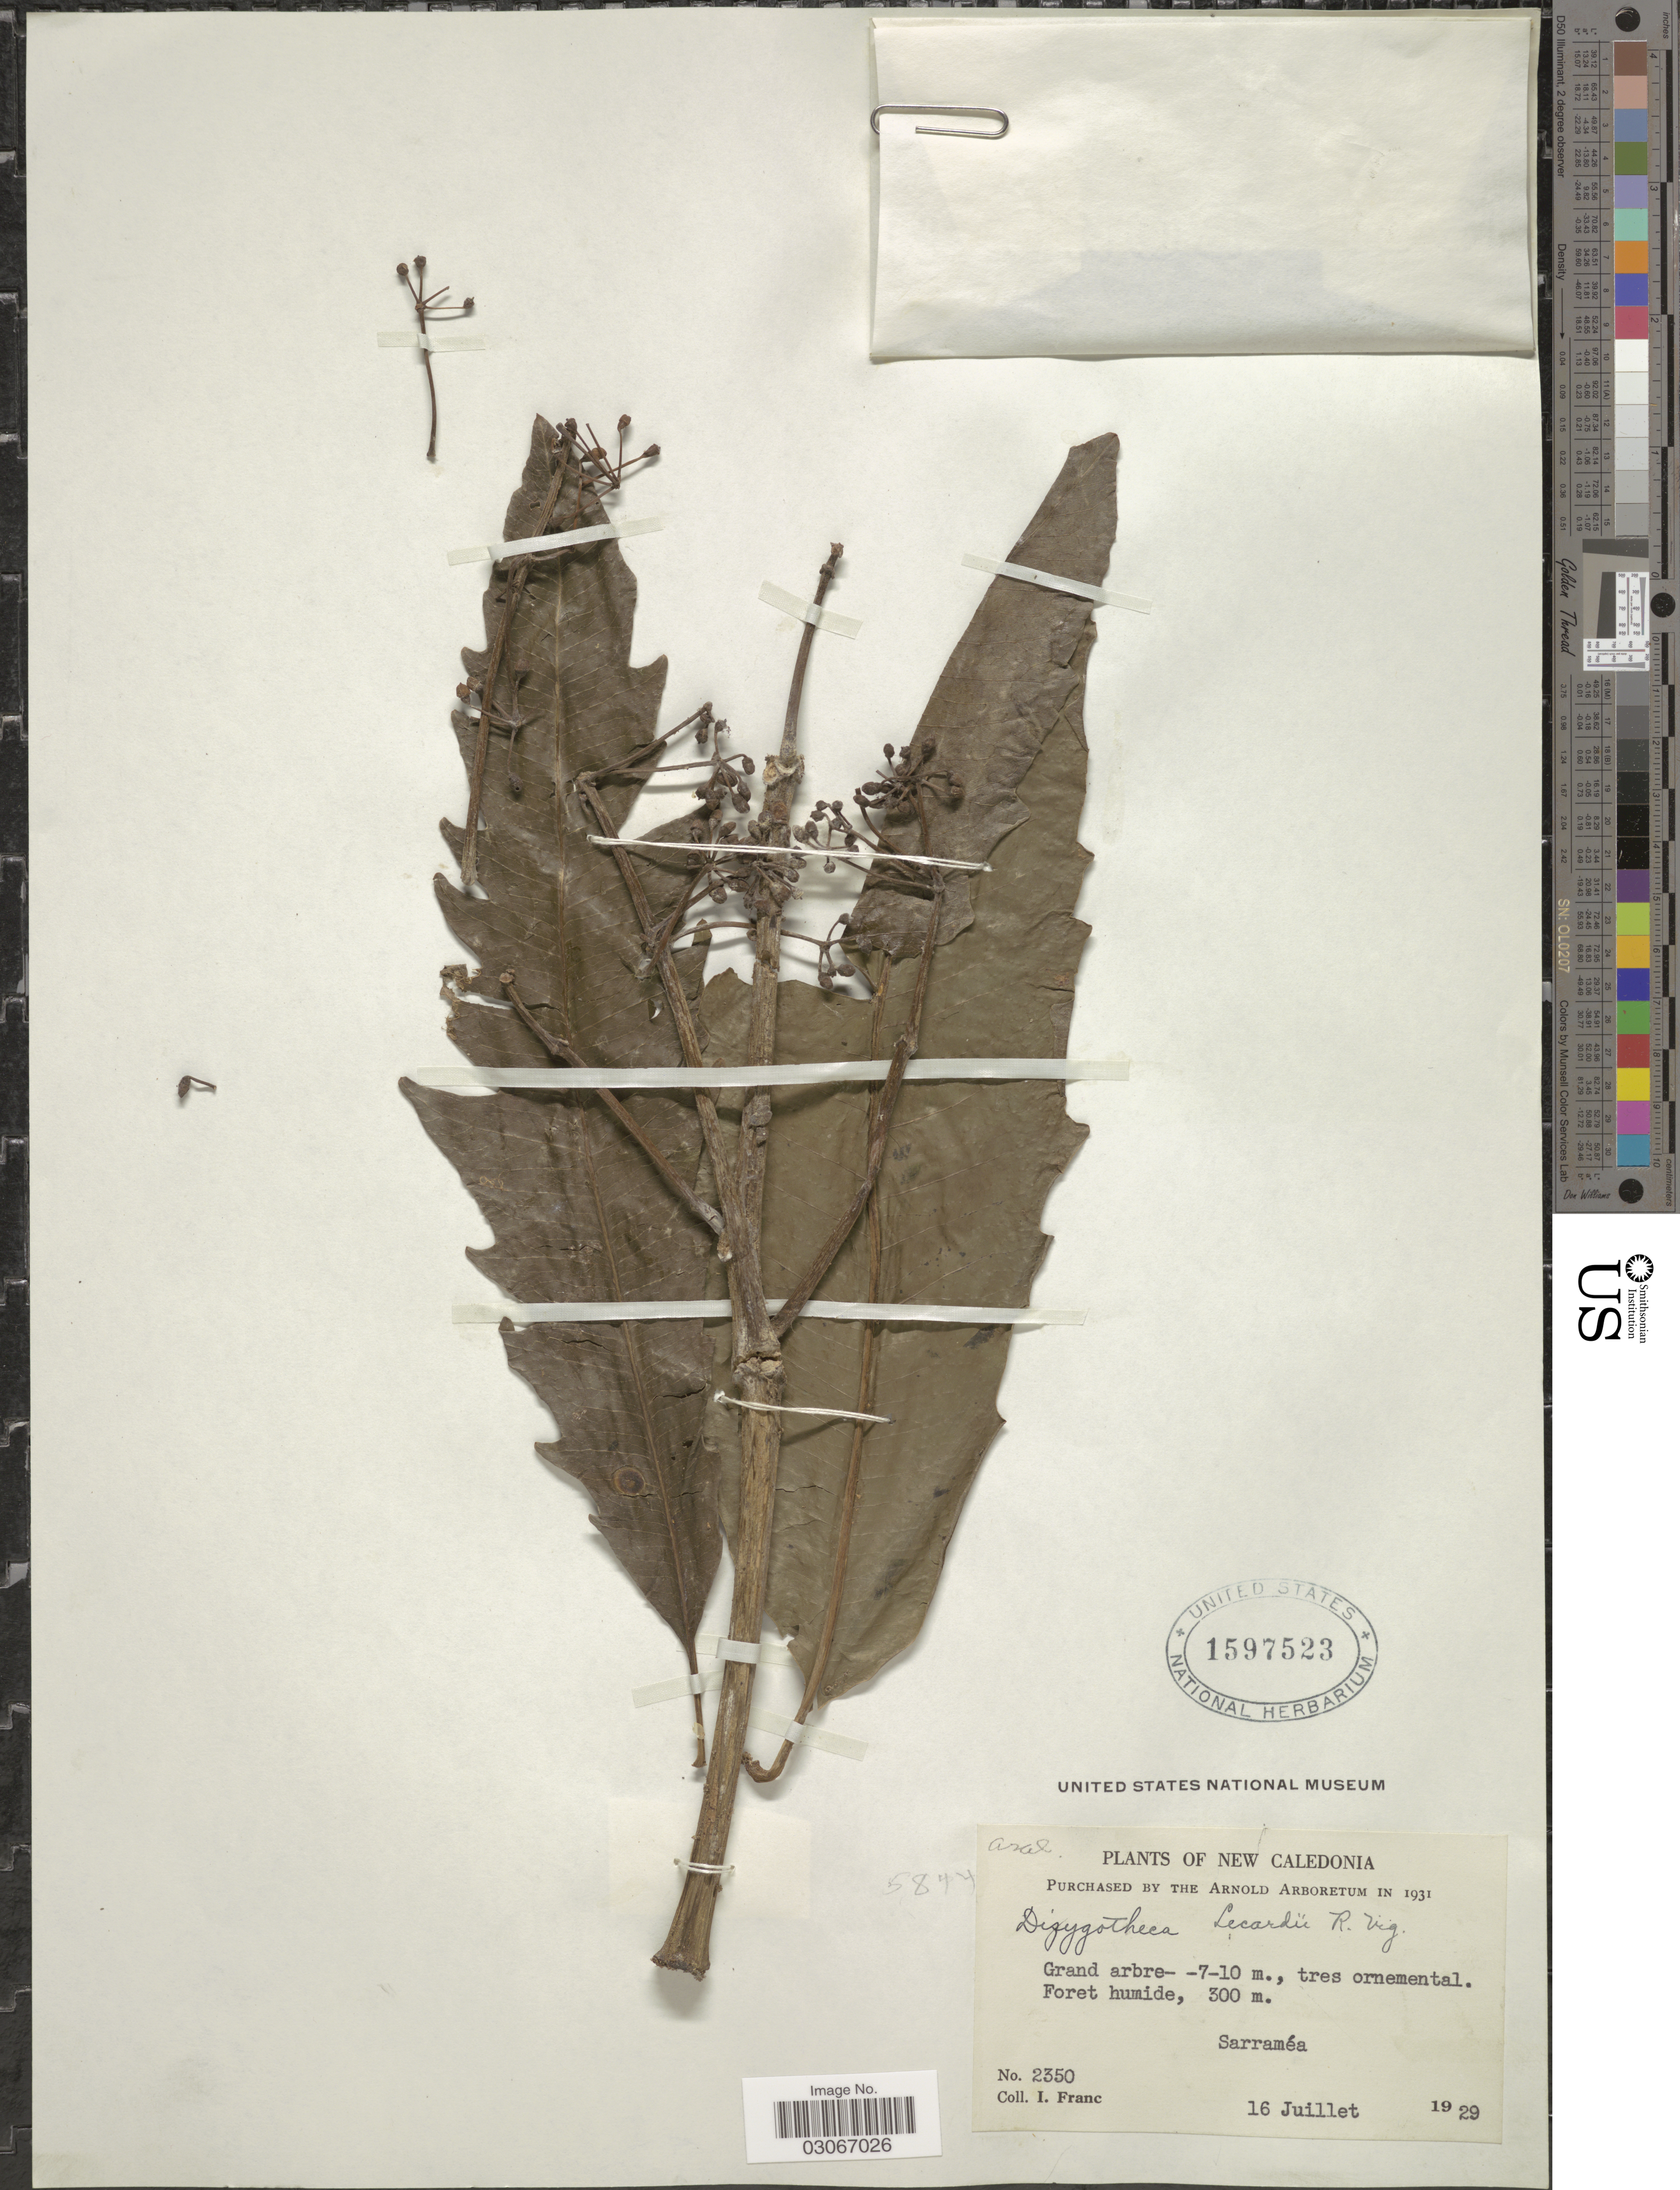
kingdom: Plantae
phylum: Tracheophyta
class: Magnoliopsida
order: Apiales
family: Araliaceae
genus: Dizygotheca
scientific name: Dizygotheca lecardii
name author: R. Vig.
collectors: I. Franc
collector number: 2350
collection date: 1929-07-16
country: New Caledonia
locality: Sarraméa.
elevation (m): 300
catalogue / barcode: US 1597523